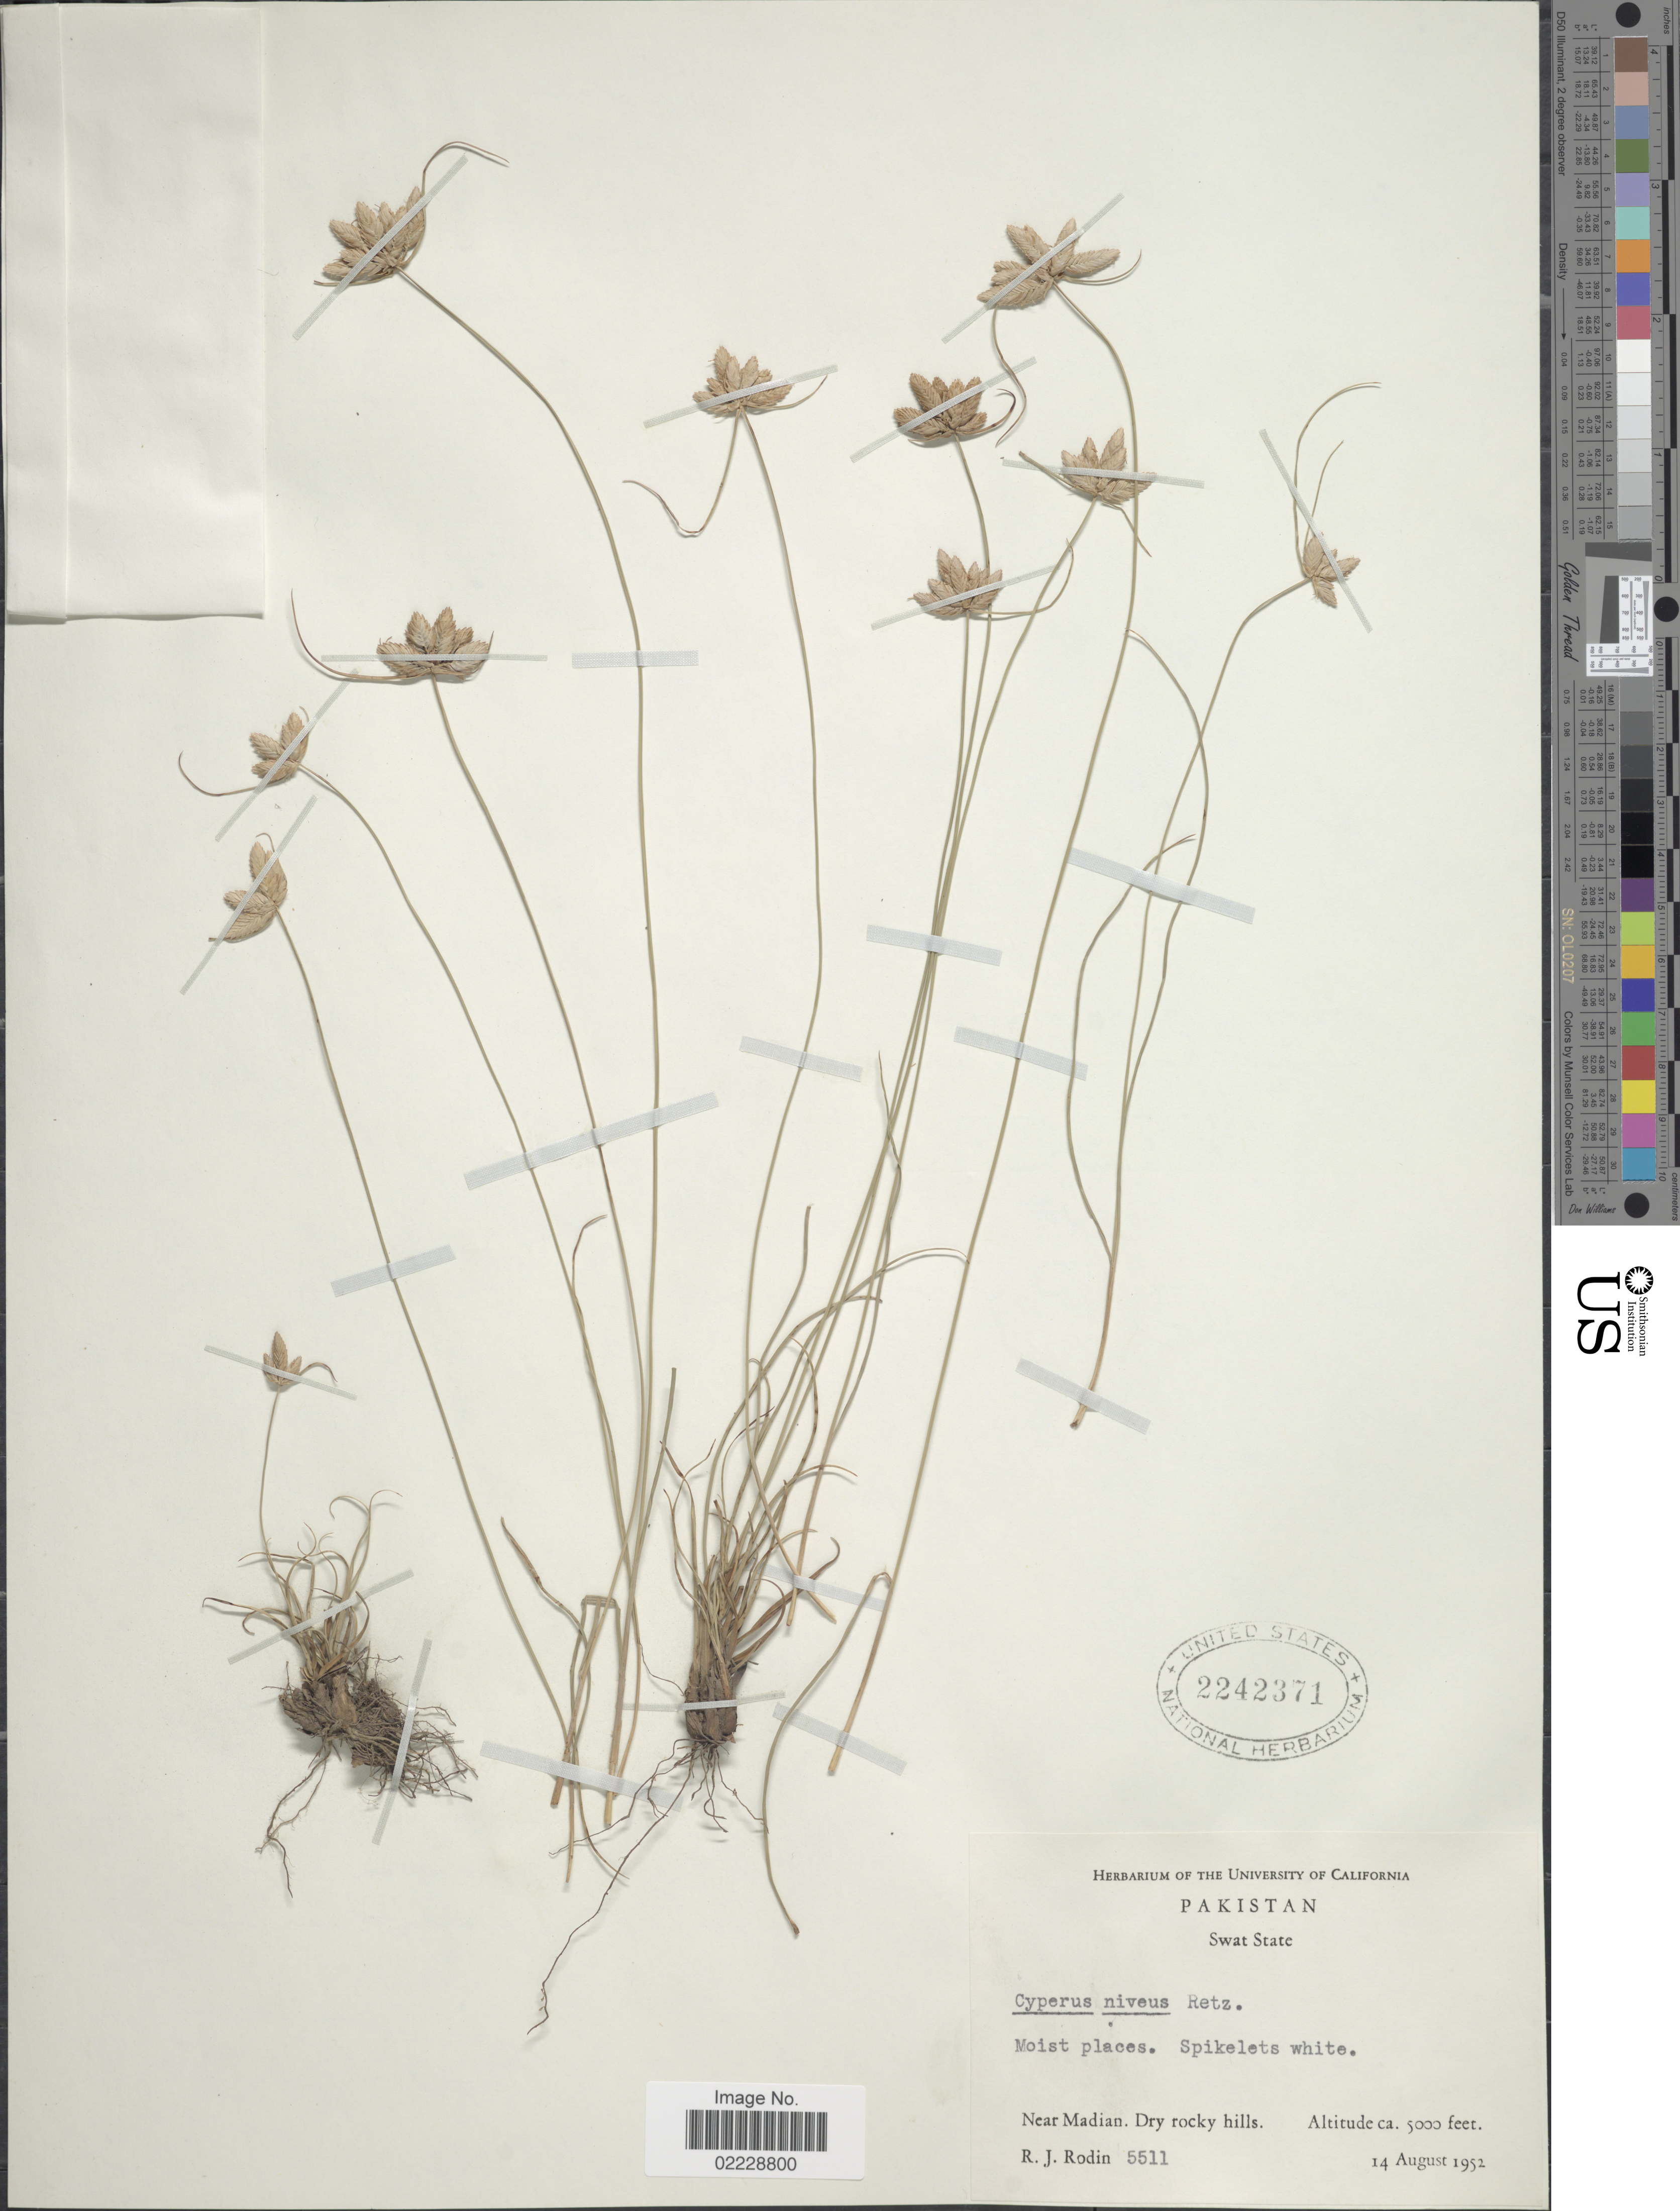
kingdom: Plantae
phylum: Tracheophyta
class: Liliopsida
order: Poales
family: Cyperaceae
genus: Cyperus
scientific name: Cyperus niveus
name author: Retz.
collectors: R. J. Rodin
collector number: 5511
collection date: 1952-08-14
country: Pakistan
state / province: Khyber Pakhtunkhwa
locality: Swat State, Near Madian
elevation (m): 1524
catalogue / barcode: US 2242371